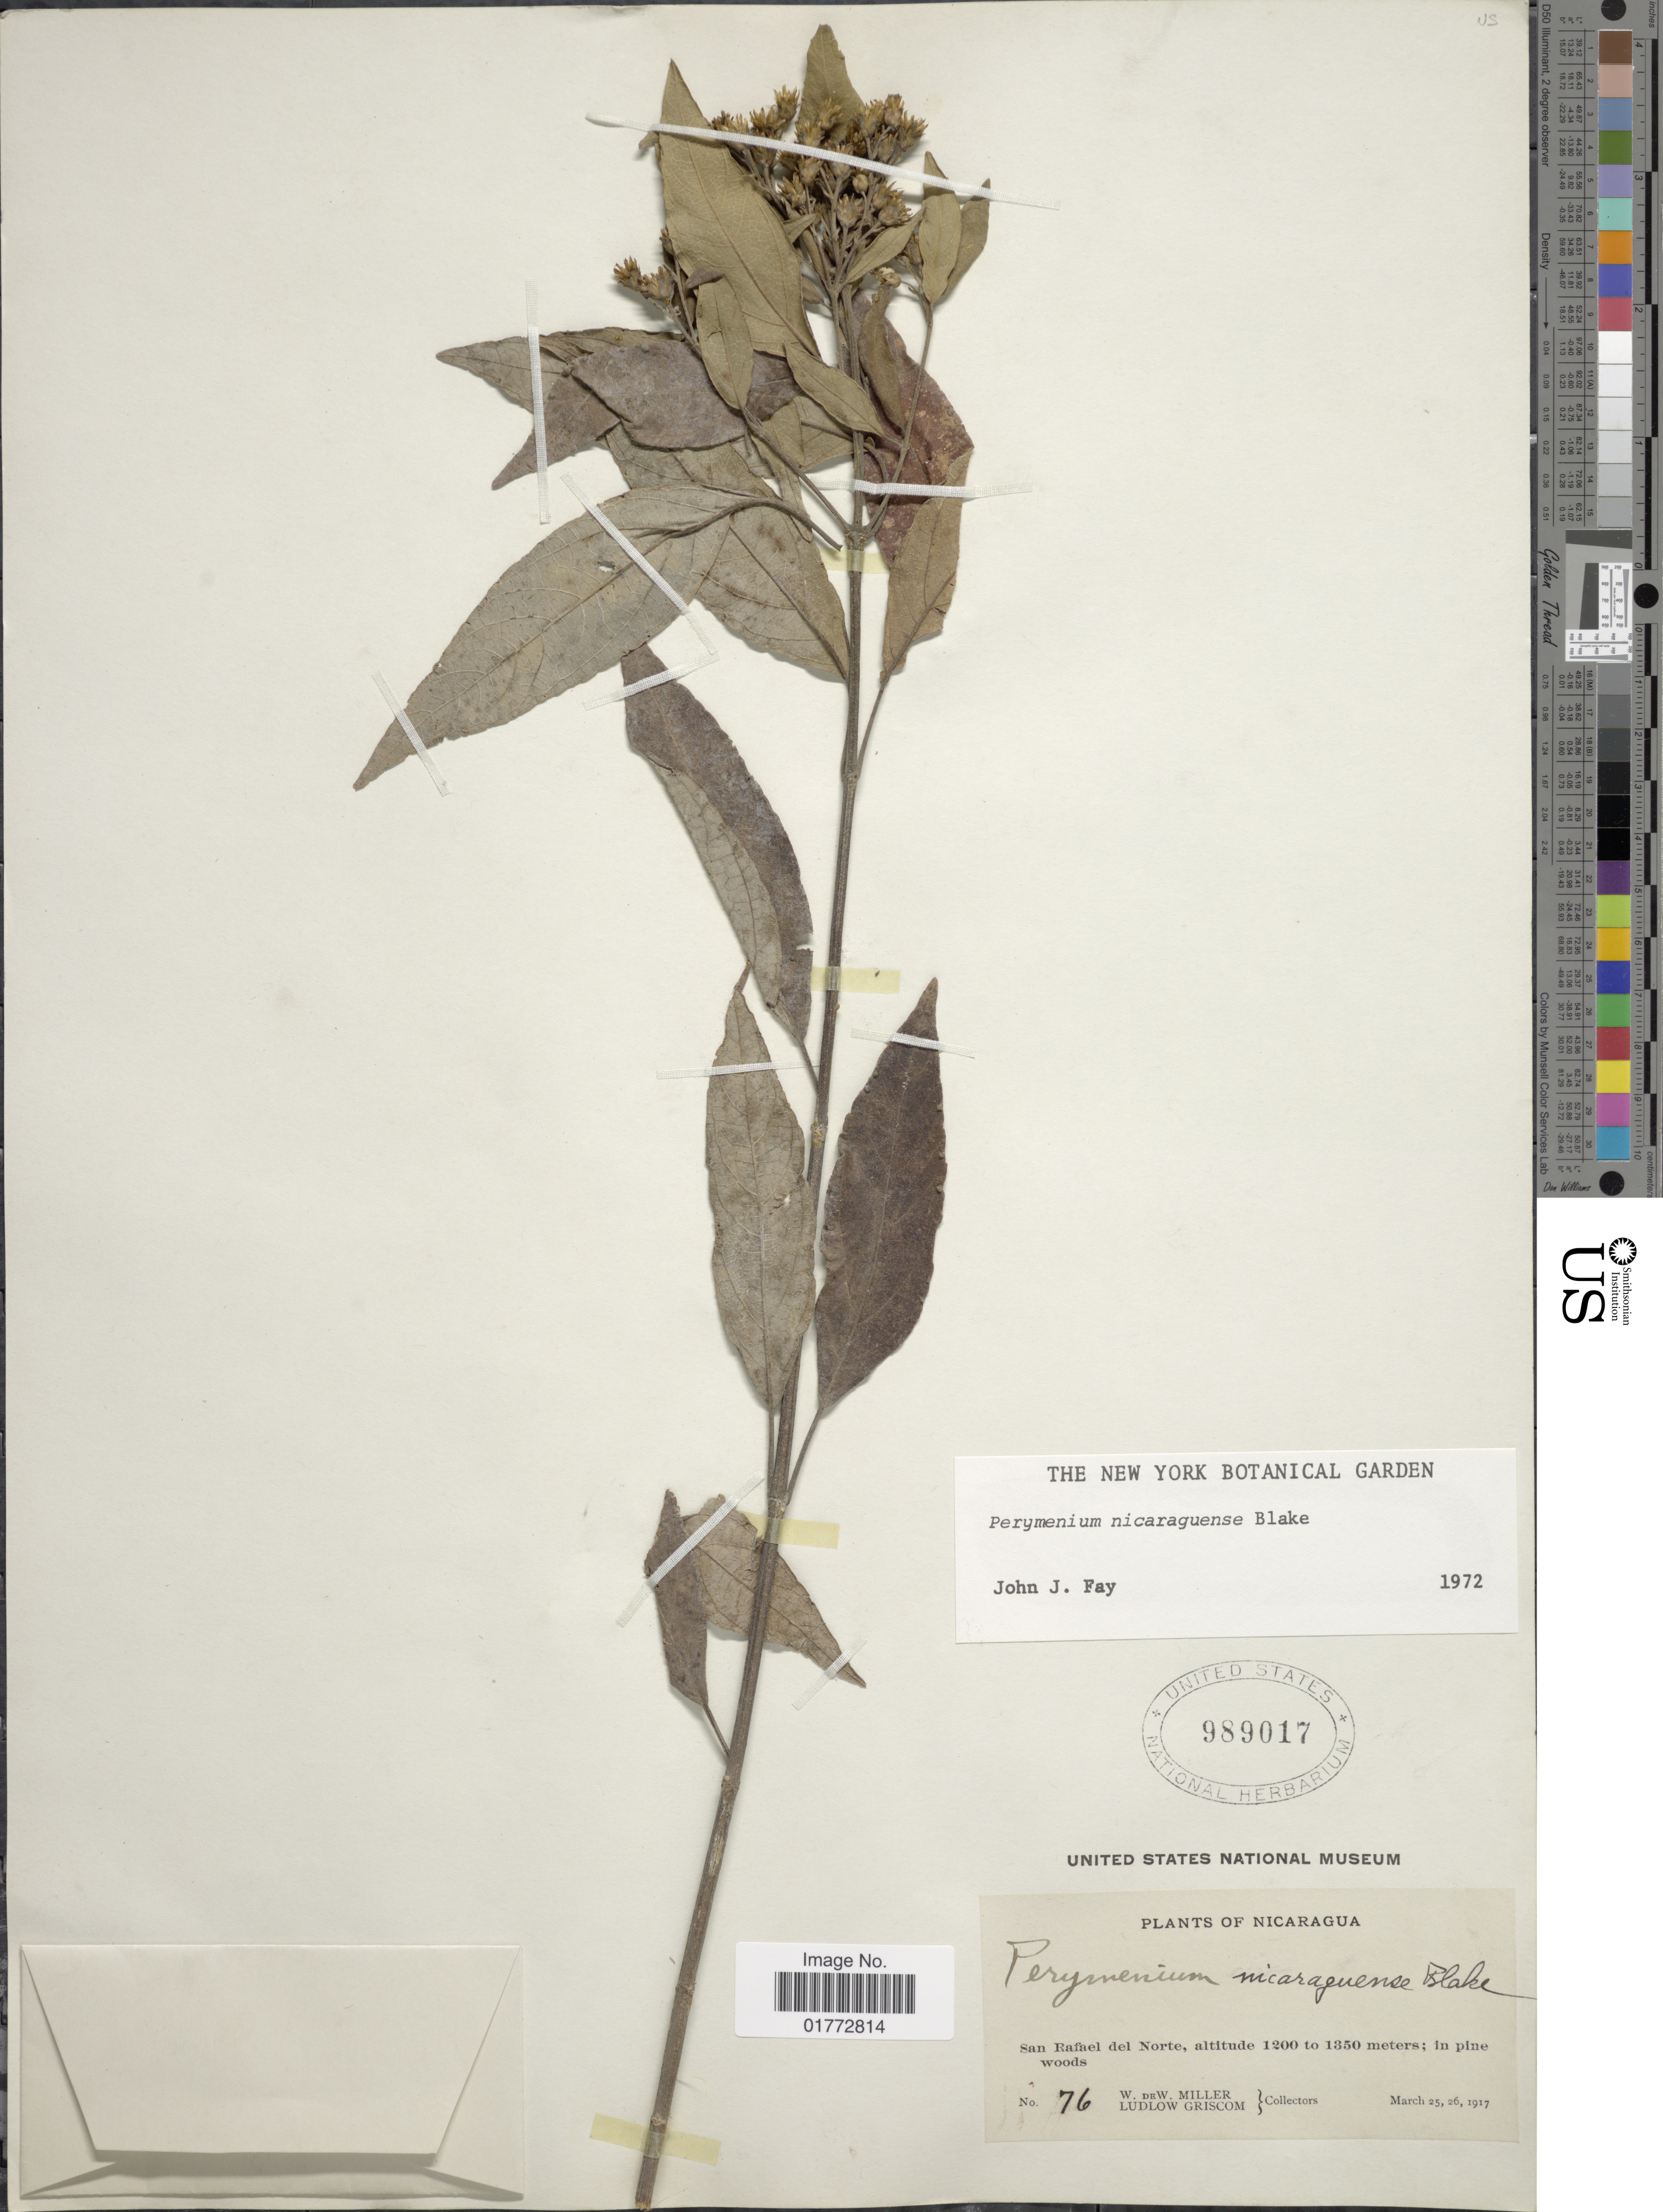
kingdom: Plantae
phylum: Tracheophyta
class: Magnoliopsida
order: Asterales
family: Asteraceae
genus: Perymenium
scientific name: Perymenium nicaraguense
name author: S.F. Blake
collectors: W. D. Miller & L. Griscom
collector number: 76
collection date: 1917-03-25/1917-03-26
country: Nicaragua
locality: San Rafael del Norte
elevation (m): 1200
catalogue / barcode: US 989017